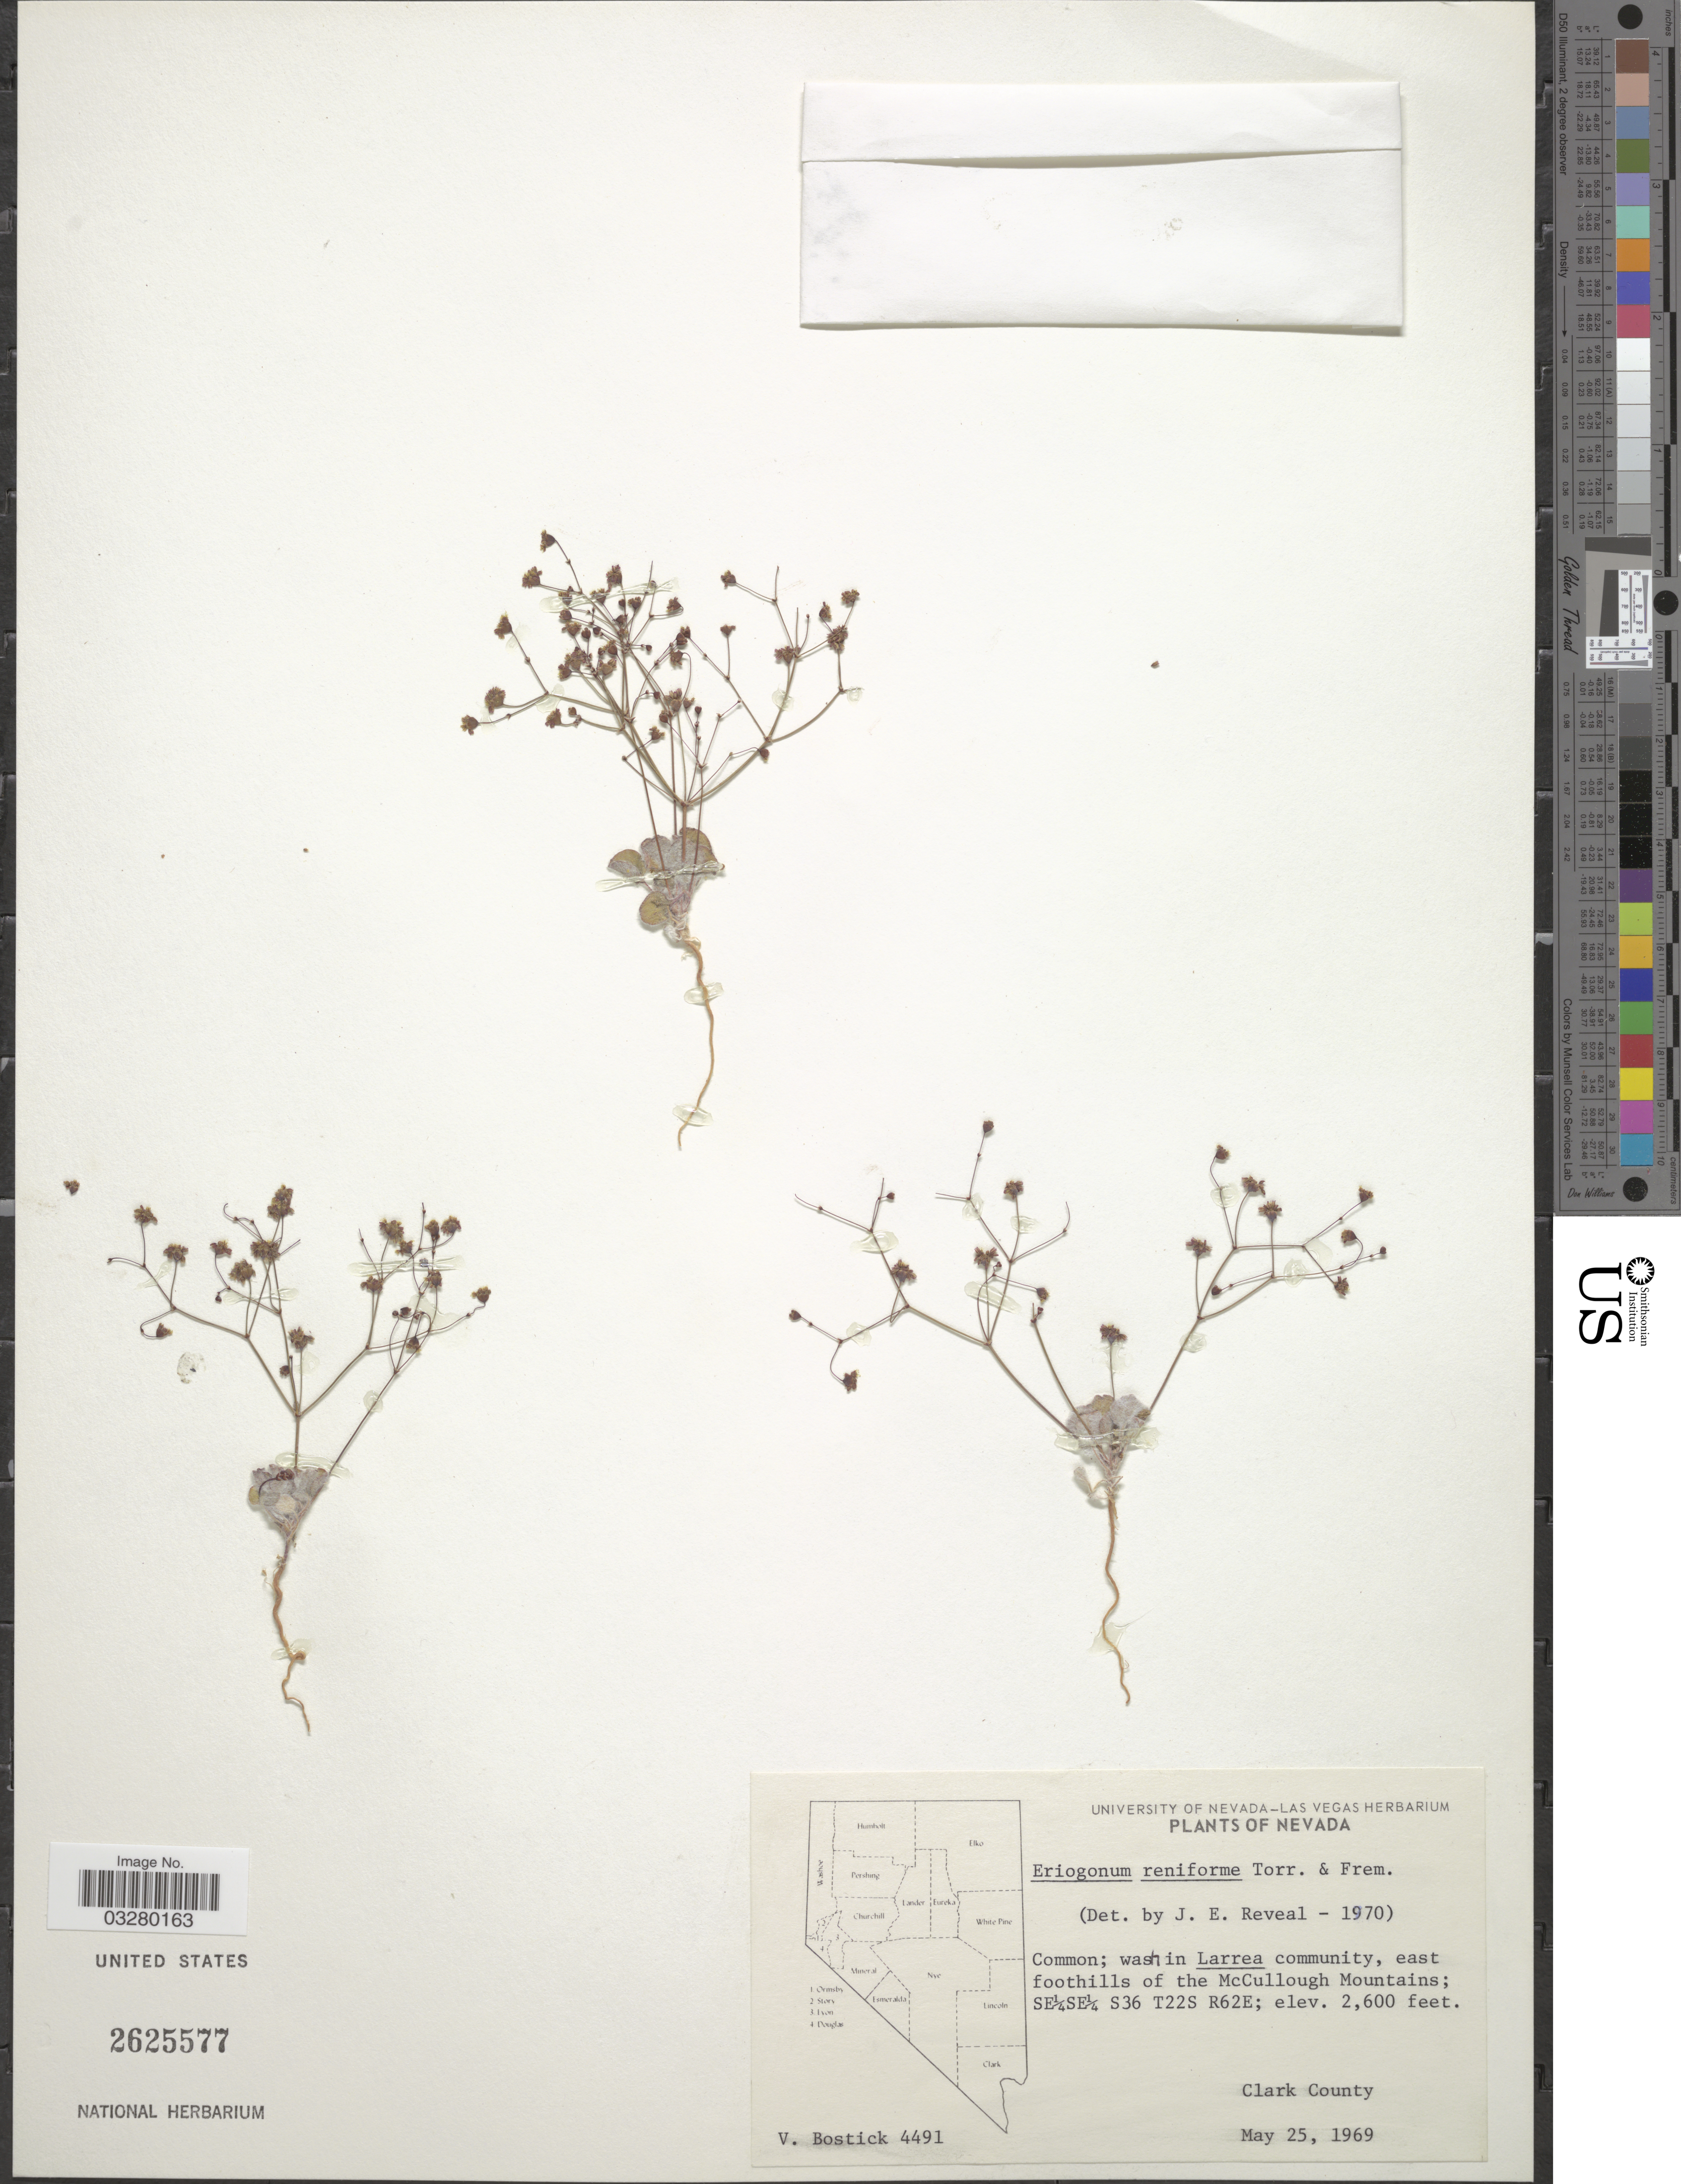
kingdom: Plantae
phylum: Tracheophyta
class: Magnoliopsida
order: Caryophyllales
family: Polygonaceae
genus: Eriogonum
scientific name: Eriogonum reniforme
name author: Torr. & Frém.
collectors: V. Bostick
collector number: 4491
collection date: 1969-05-25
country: United States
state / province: Nevada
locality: East foothills of the McCullough Mountains; SE¼SE¼ S36 T22S R62E. Clark County.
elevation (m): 792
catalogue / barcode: US 2625577